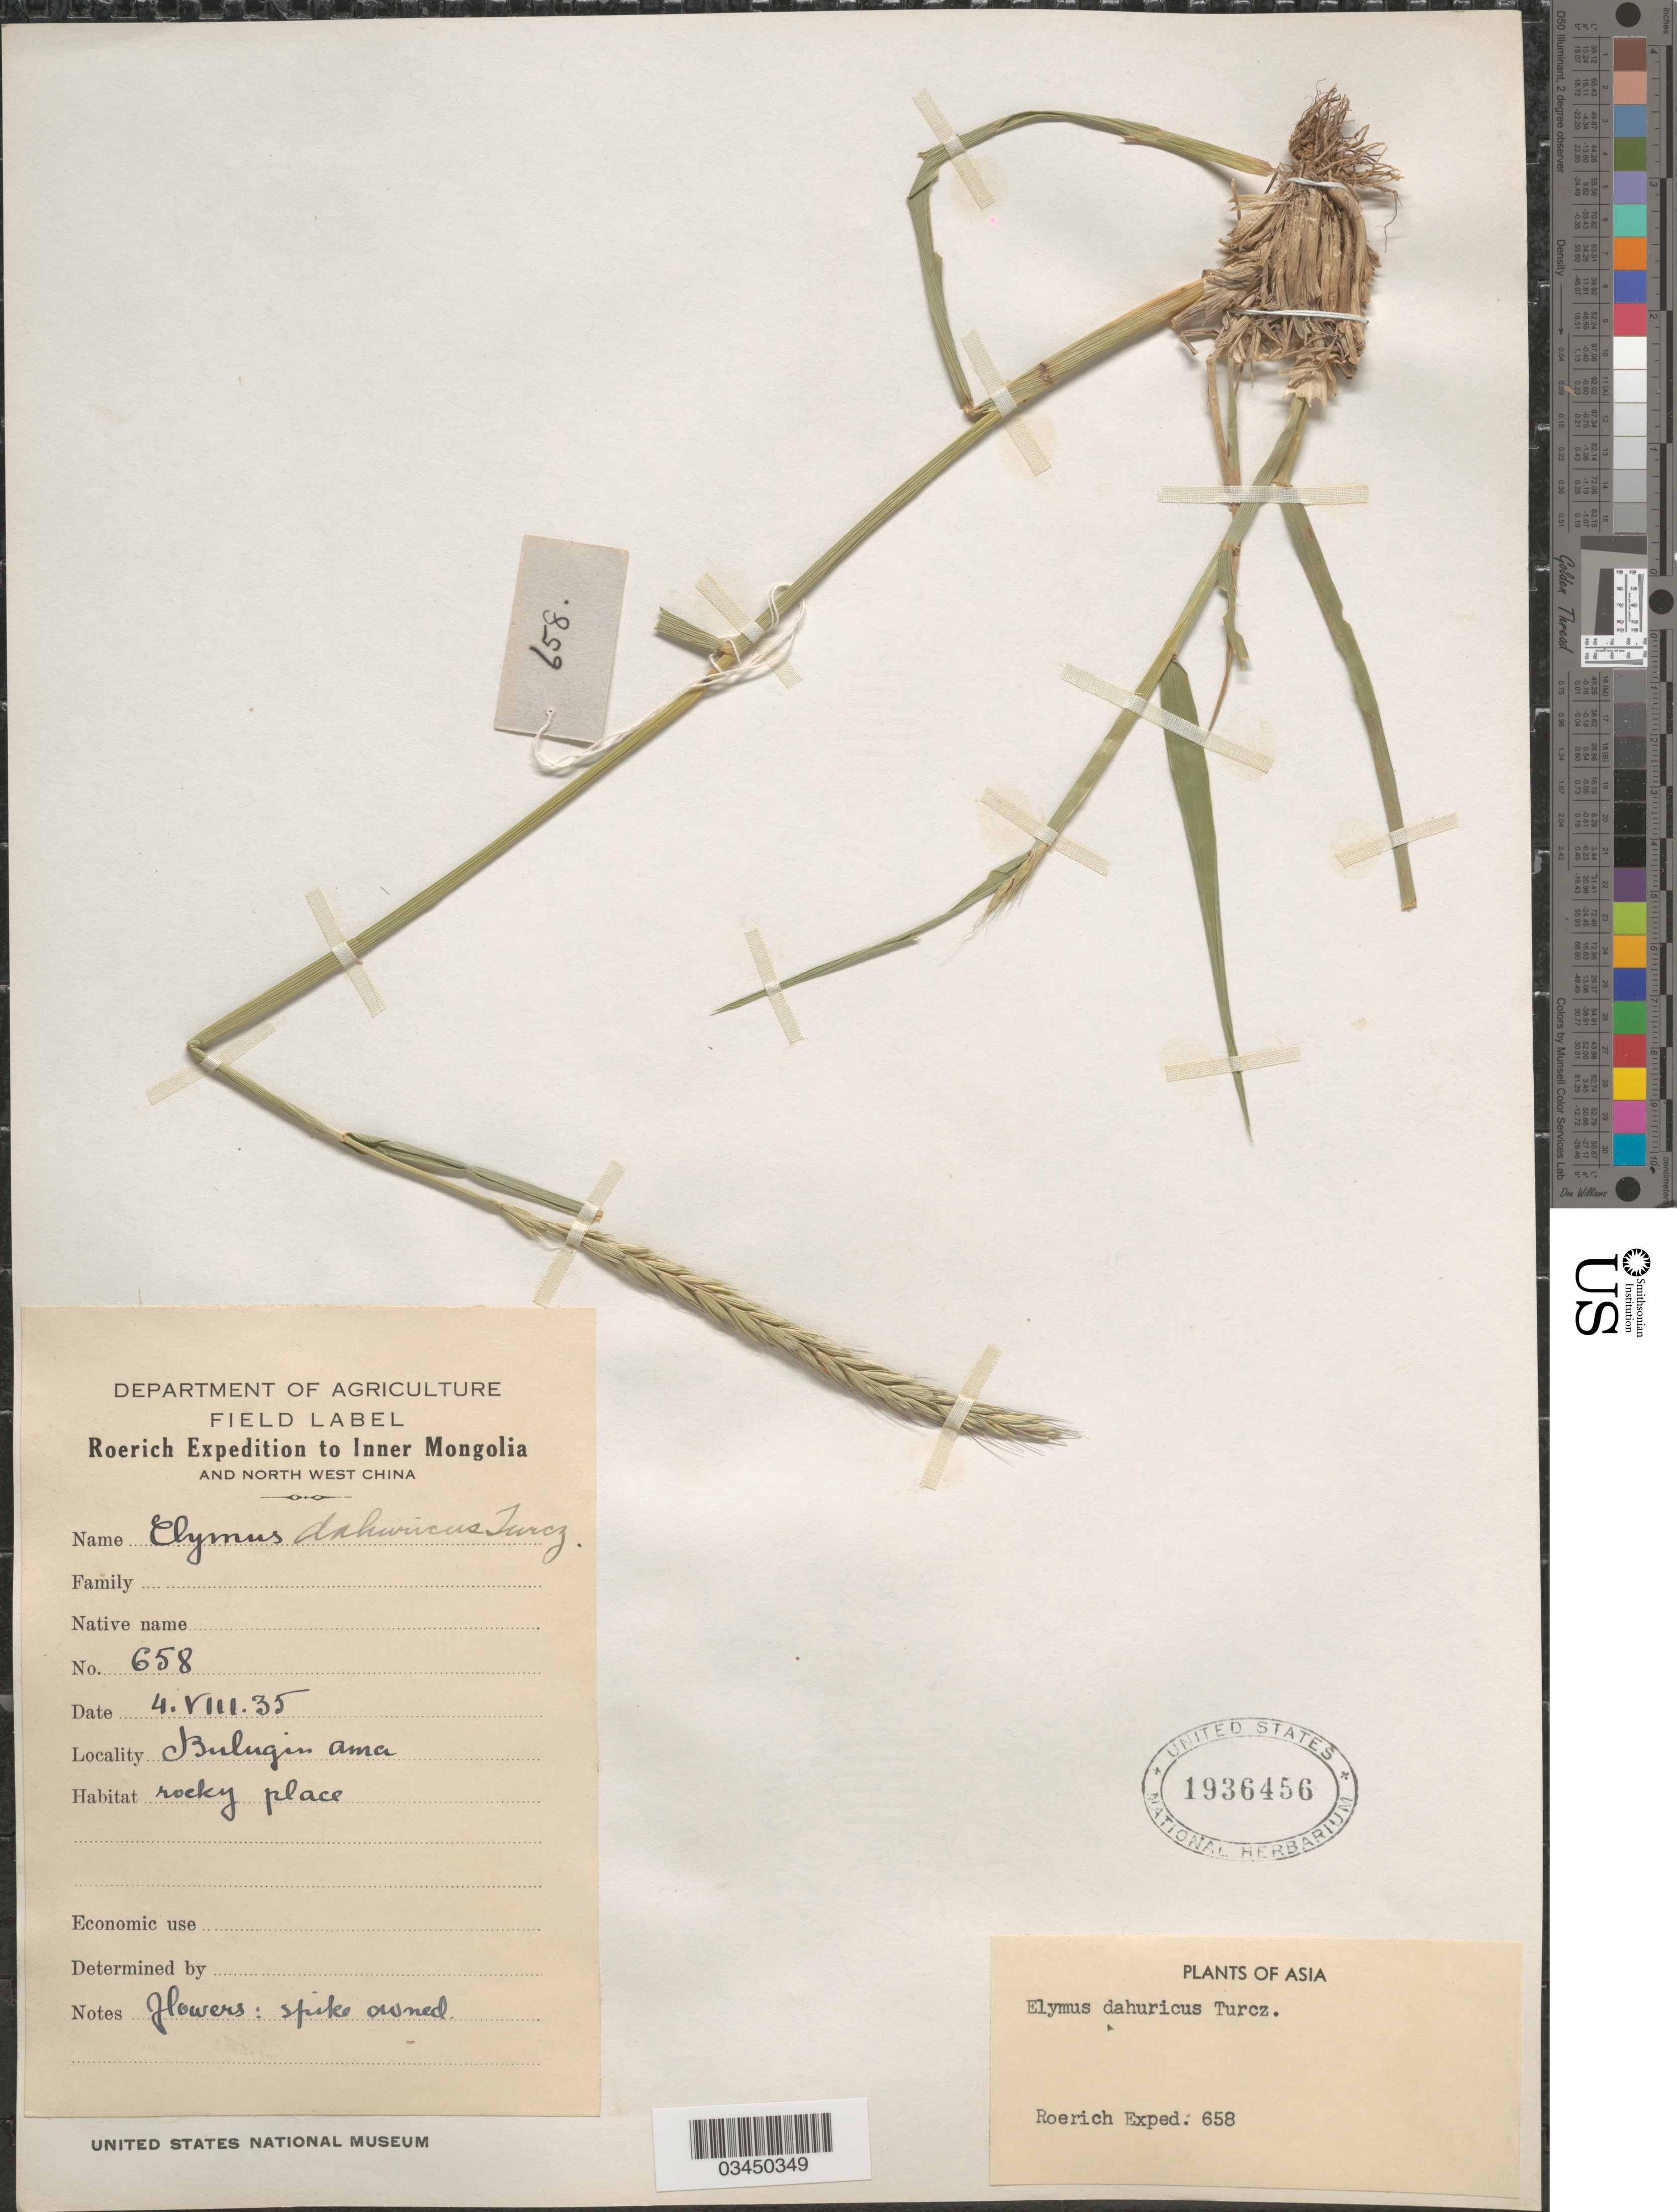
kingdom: Plantae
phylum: Tracheophyta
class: Liliopsida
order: Poales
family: Poaceae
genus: Elymus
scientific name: Elymus dahuricus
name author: Turcz. ex Griseb.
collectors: Roerich Expedition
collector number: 658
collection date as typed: Transcribed d/m/y: 4/8/35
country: China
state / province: Nei Monggol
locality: To Inner Mongolia and North West China. Bulugin Ama.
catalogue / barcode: US 1936456